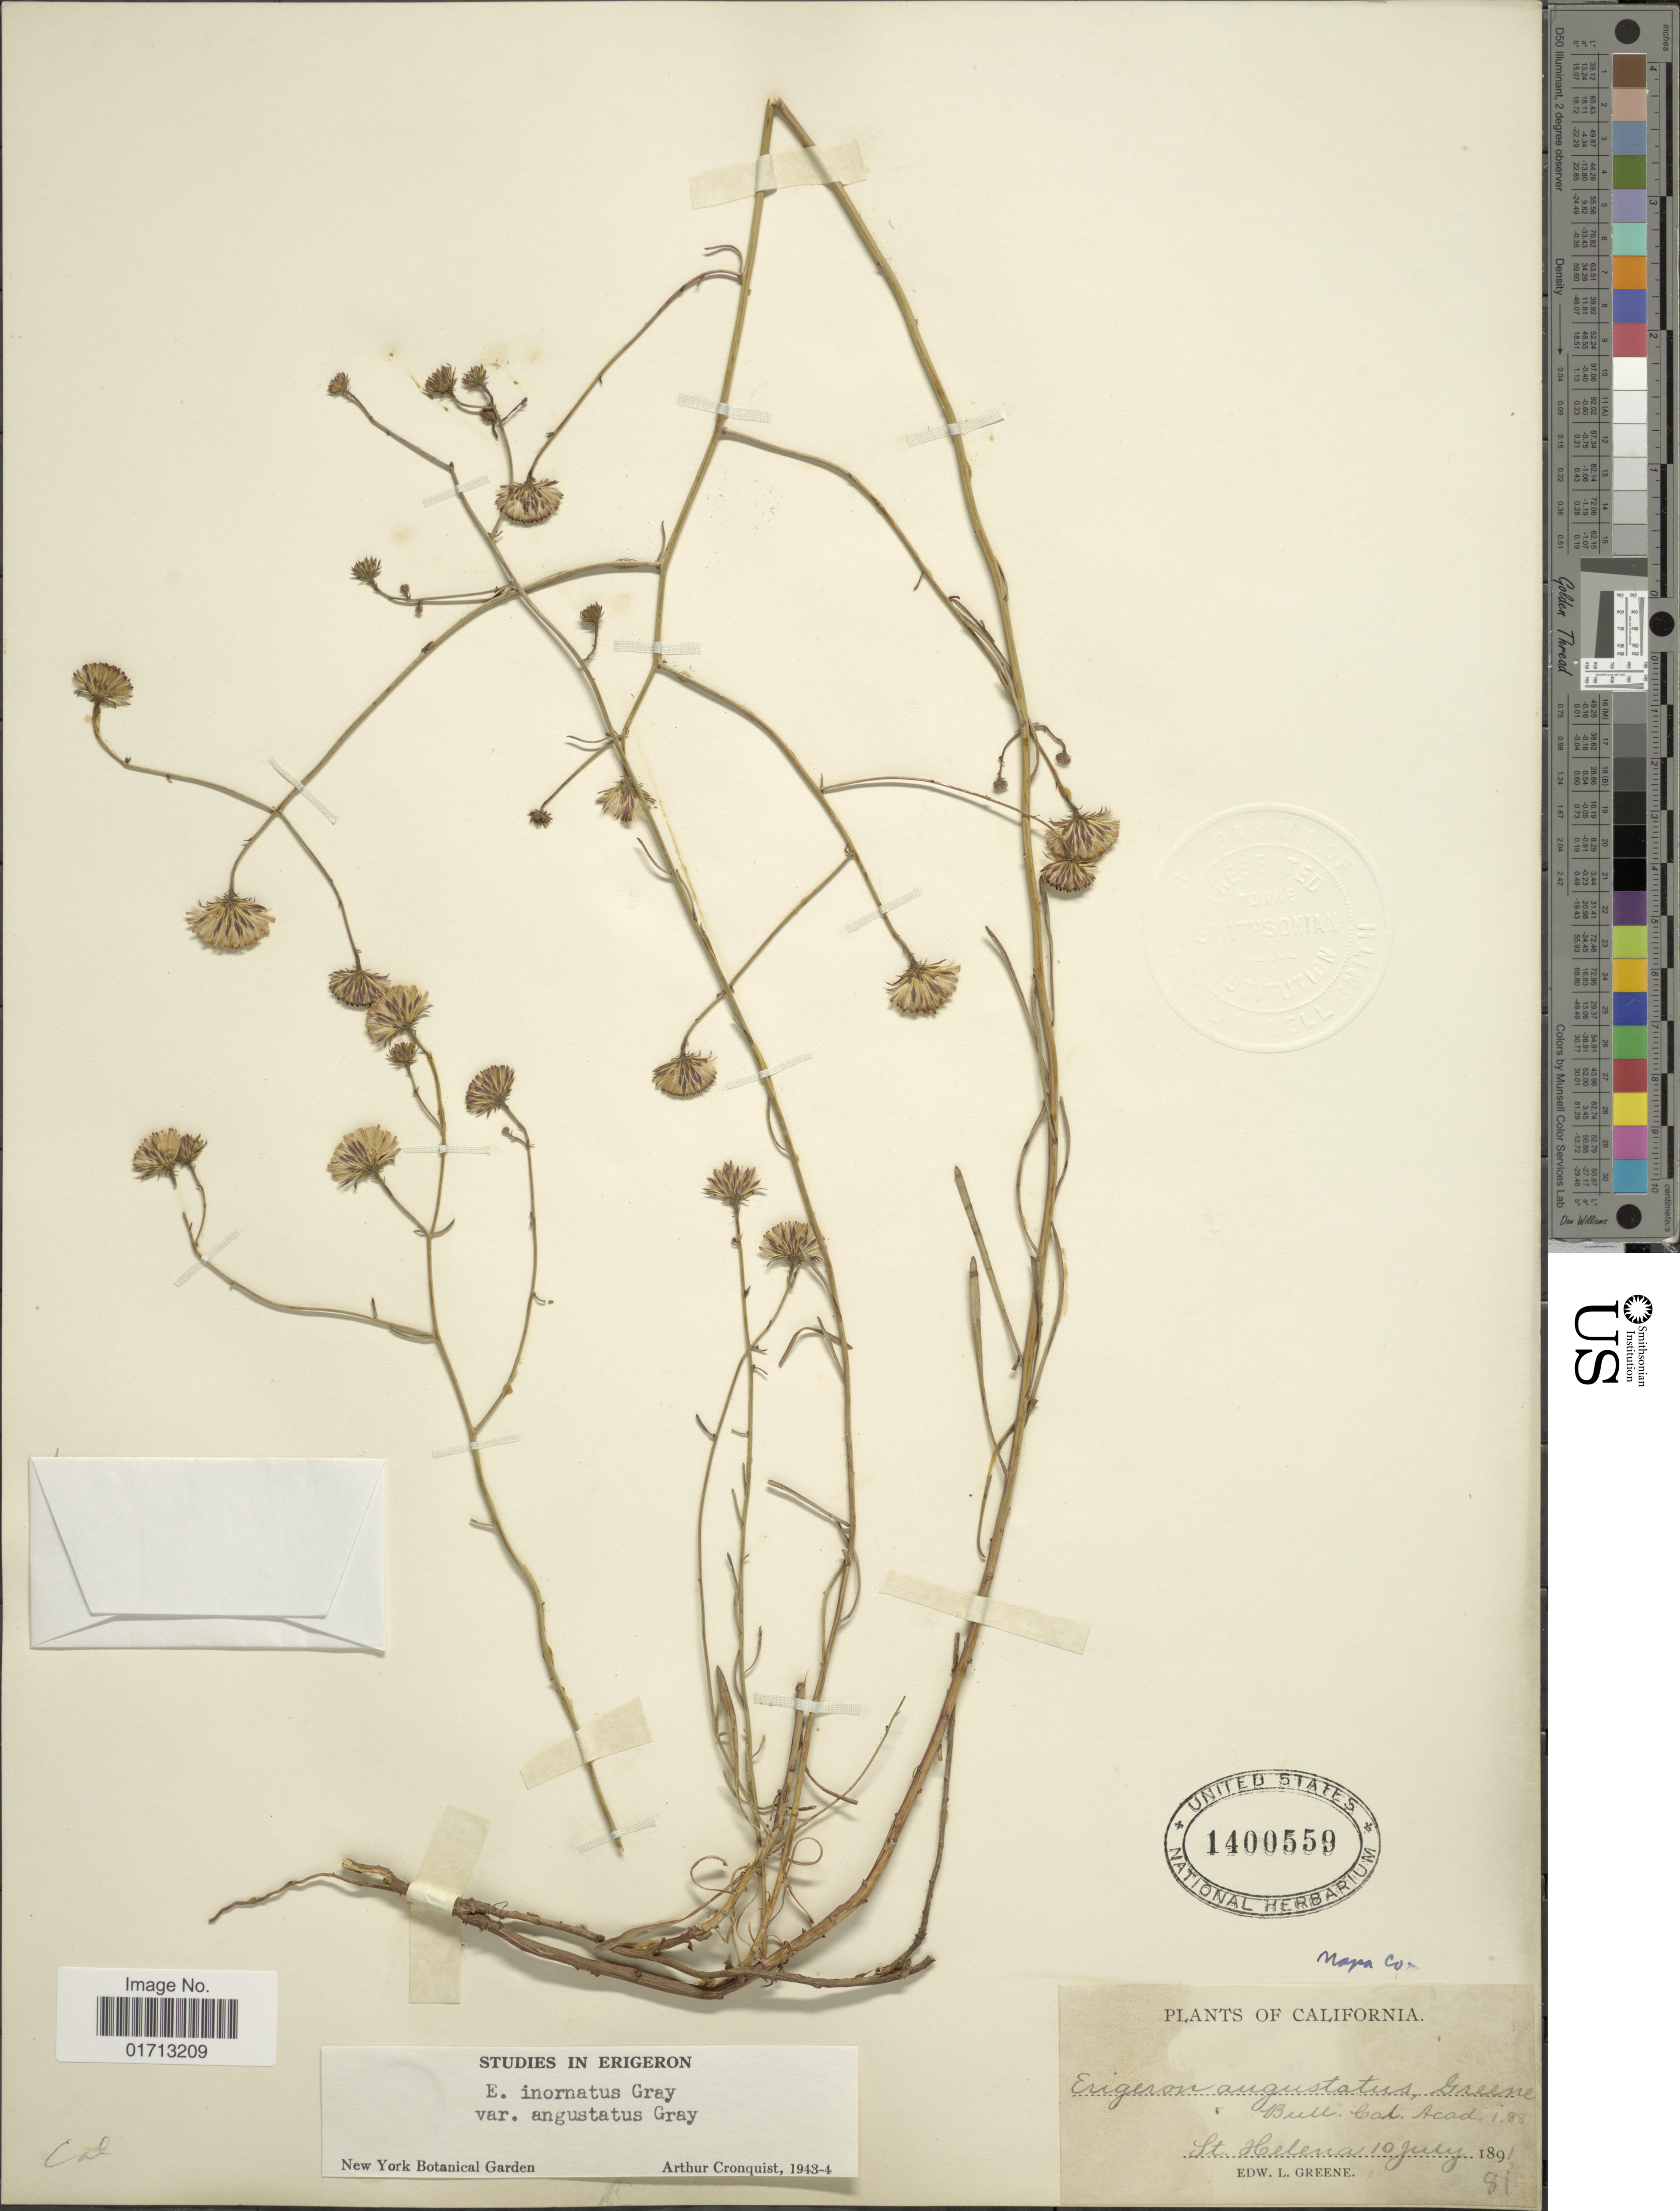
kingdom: Plantae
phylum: Tracheophyta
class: Magnoliopsida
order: Asterales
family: Asteraceae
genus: Erigeron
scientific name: Erigeron inornatus var. angustatus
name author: A. Gray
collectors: E. L. Greene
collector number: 81?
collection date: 1891-07-10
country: United States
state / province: California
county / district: Napa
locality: St. Helena. Napa Co.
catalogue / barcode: US 1400559